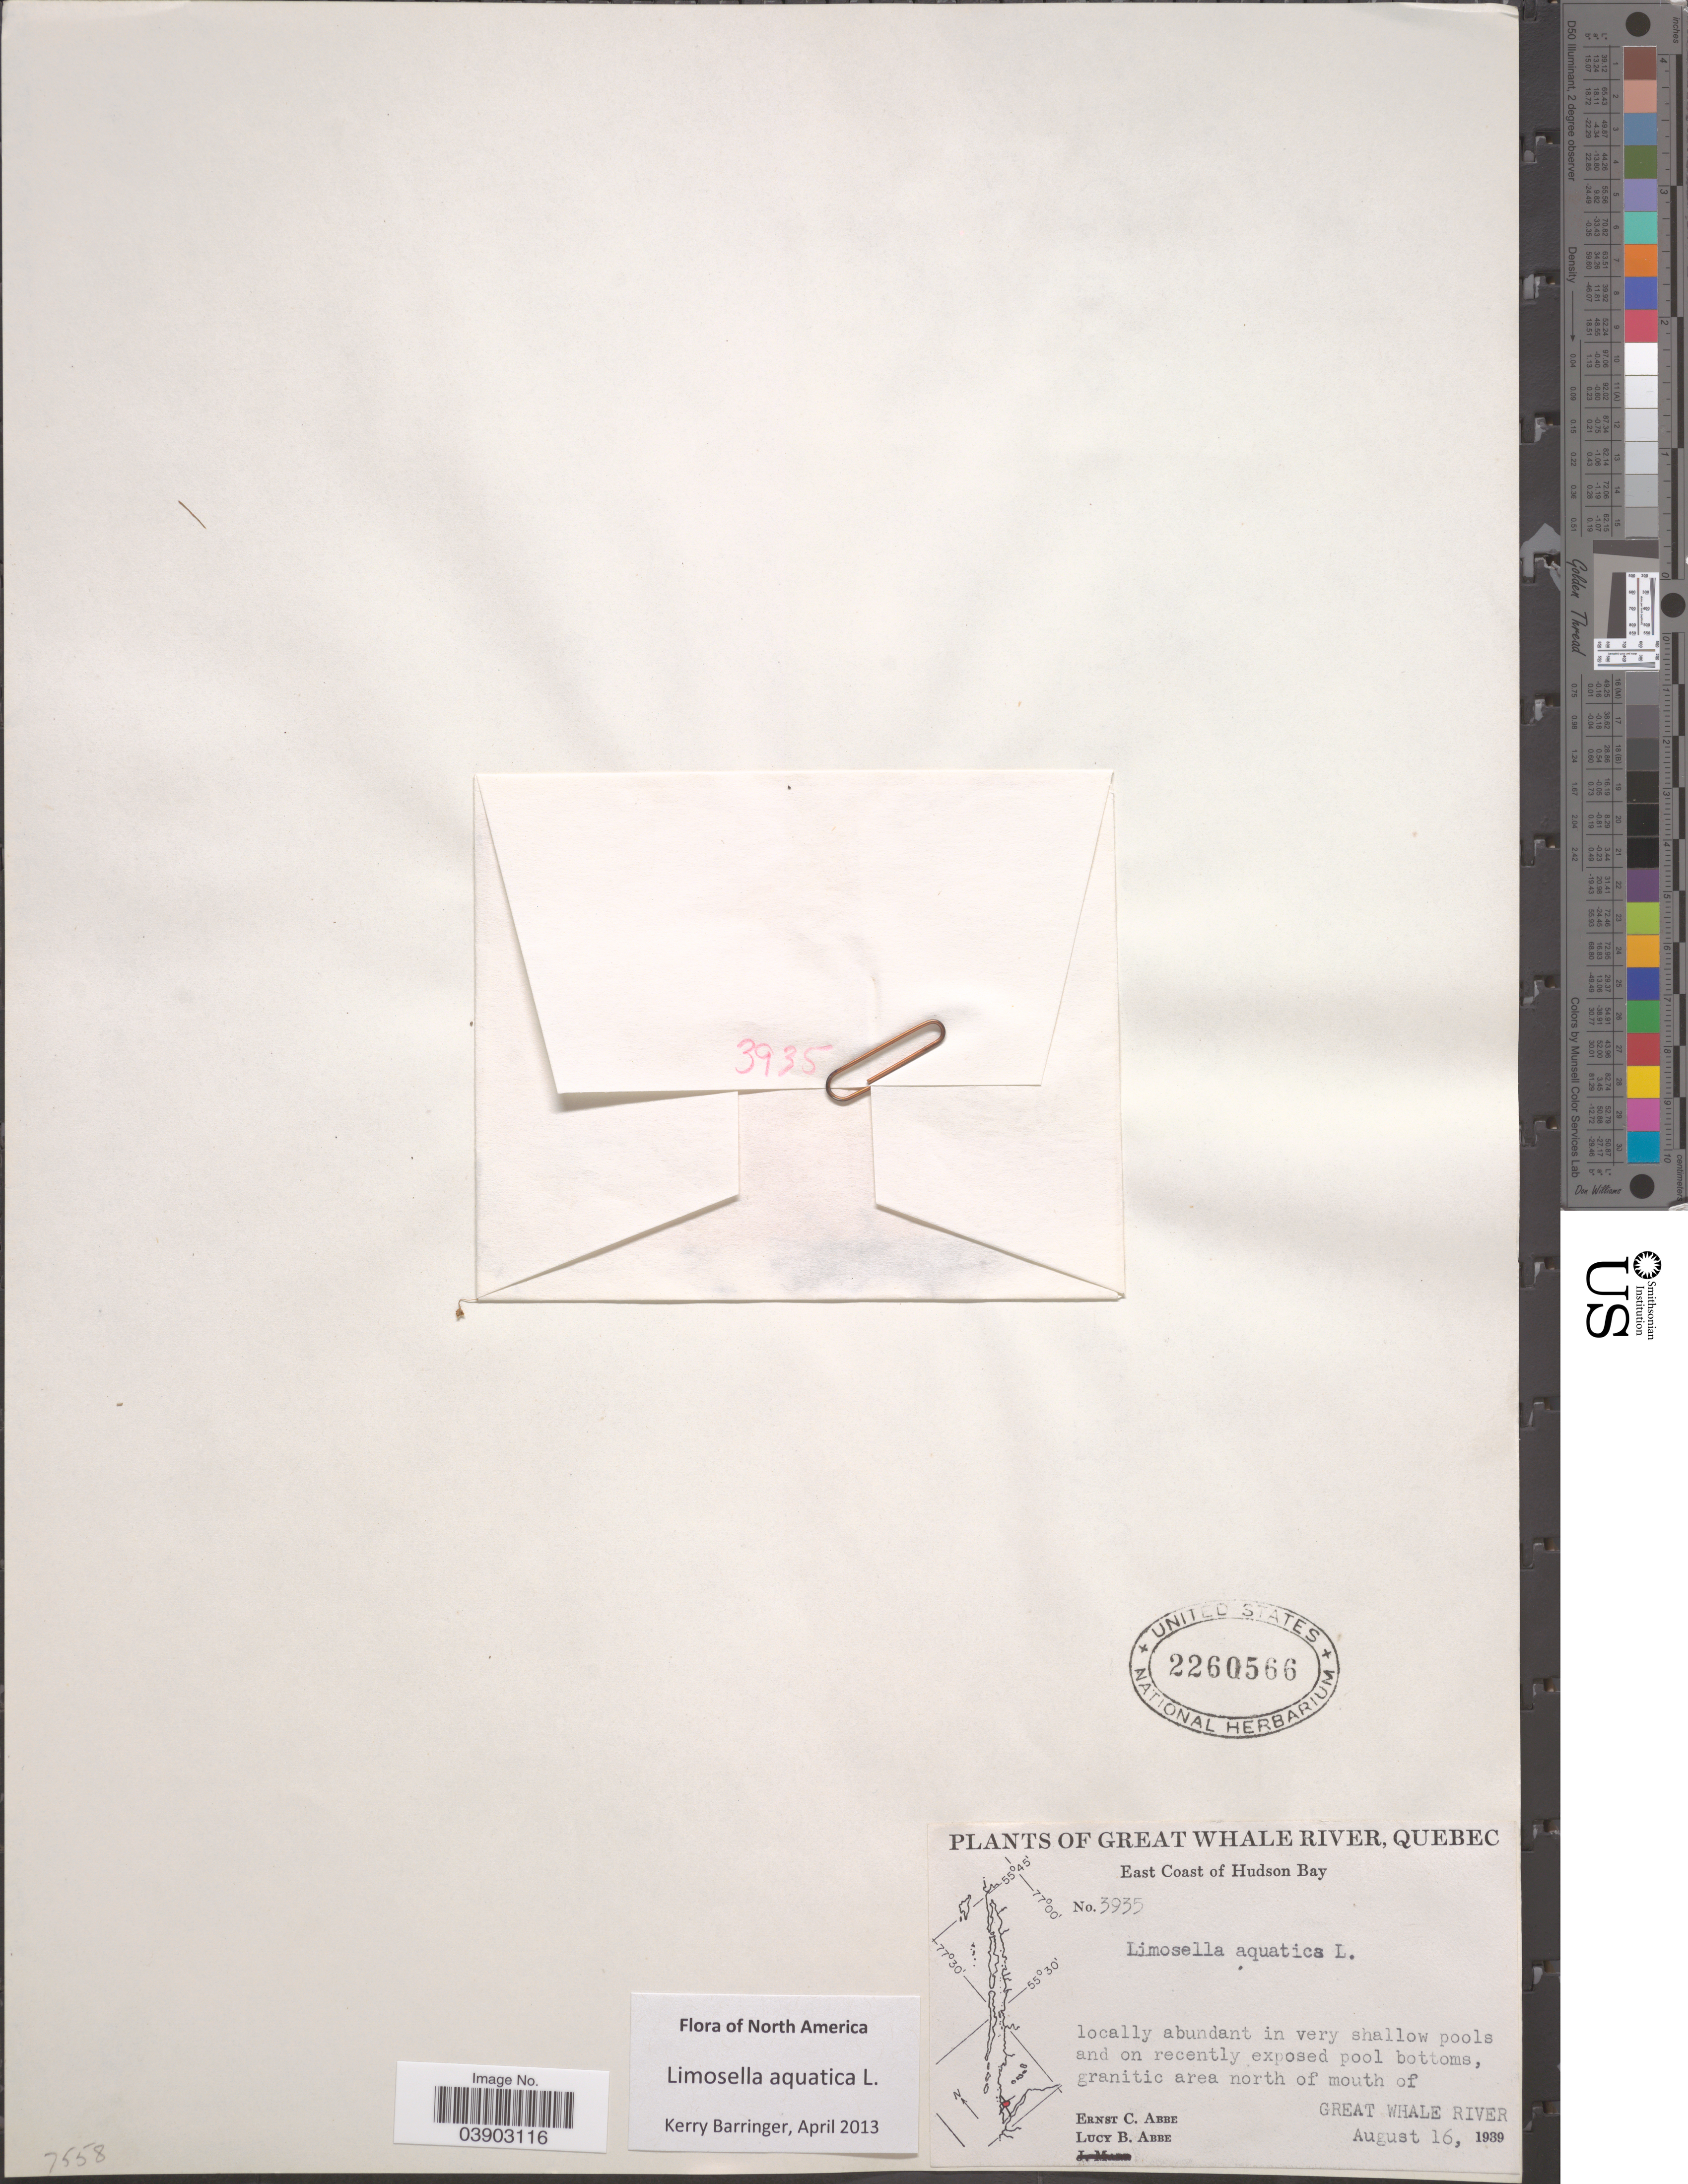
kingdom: Plantae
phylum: Tracheophyta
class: Magnoliopsida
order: Lamiales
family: Scrophulariaceae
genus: Limosella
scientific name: Limosella aquatica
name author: L.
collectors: E. C. Abbe & L. B. Abbe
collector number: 3935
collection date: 1939-08-16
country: Canada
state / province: Quebec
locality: Great Whale River. East Coast of Hudson Bay. In very shallow pools and on recently exposed pool bottoms, granitic area north of mouth of Great Whale River.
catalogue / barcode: US 2260566